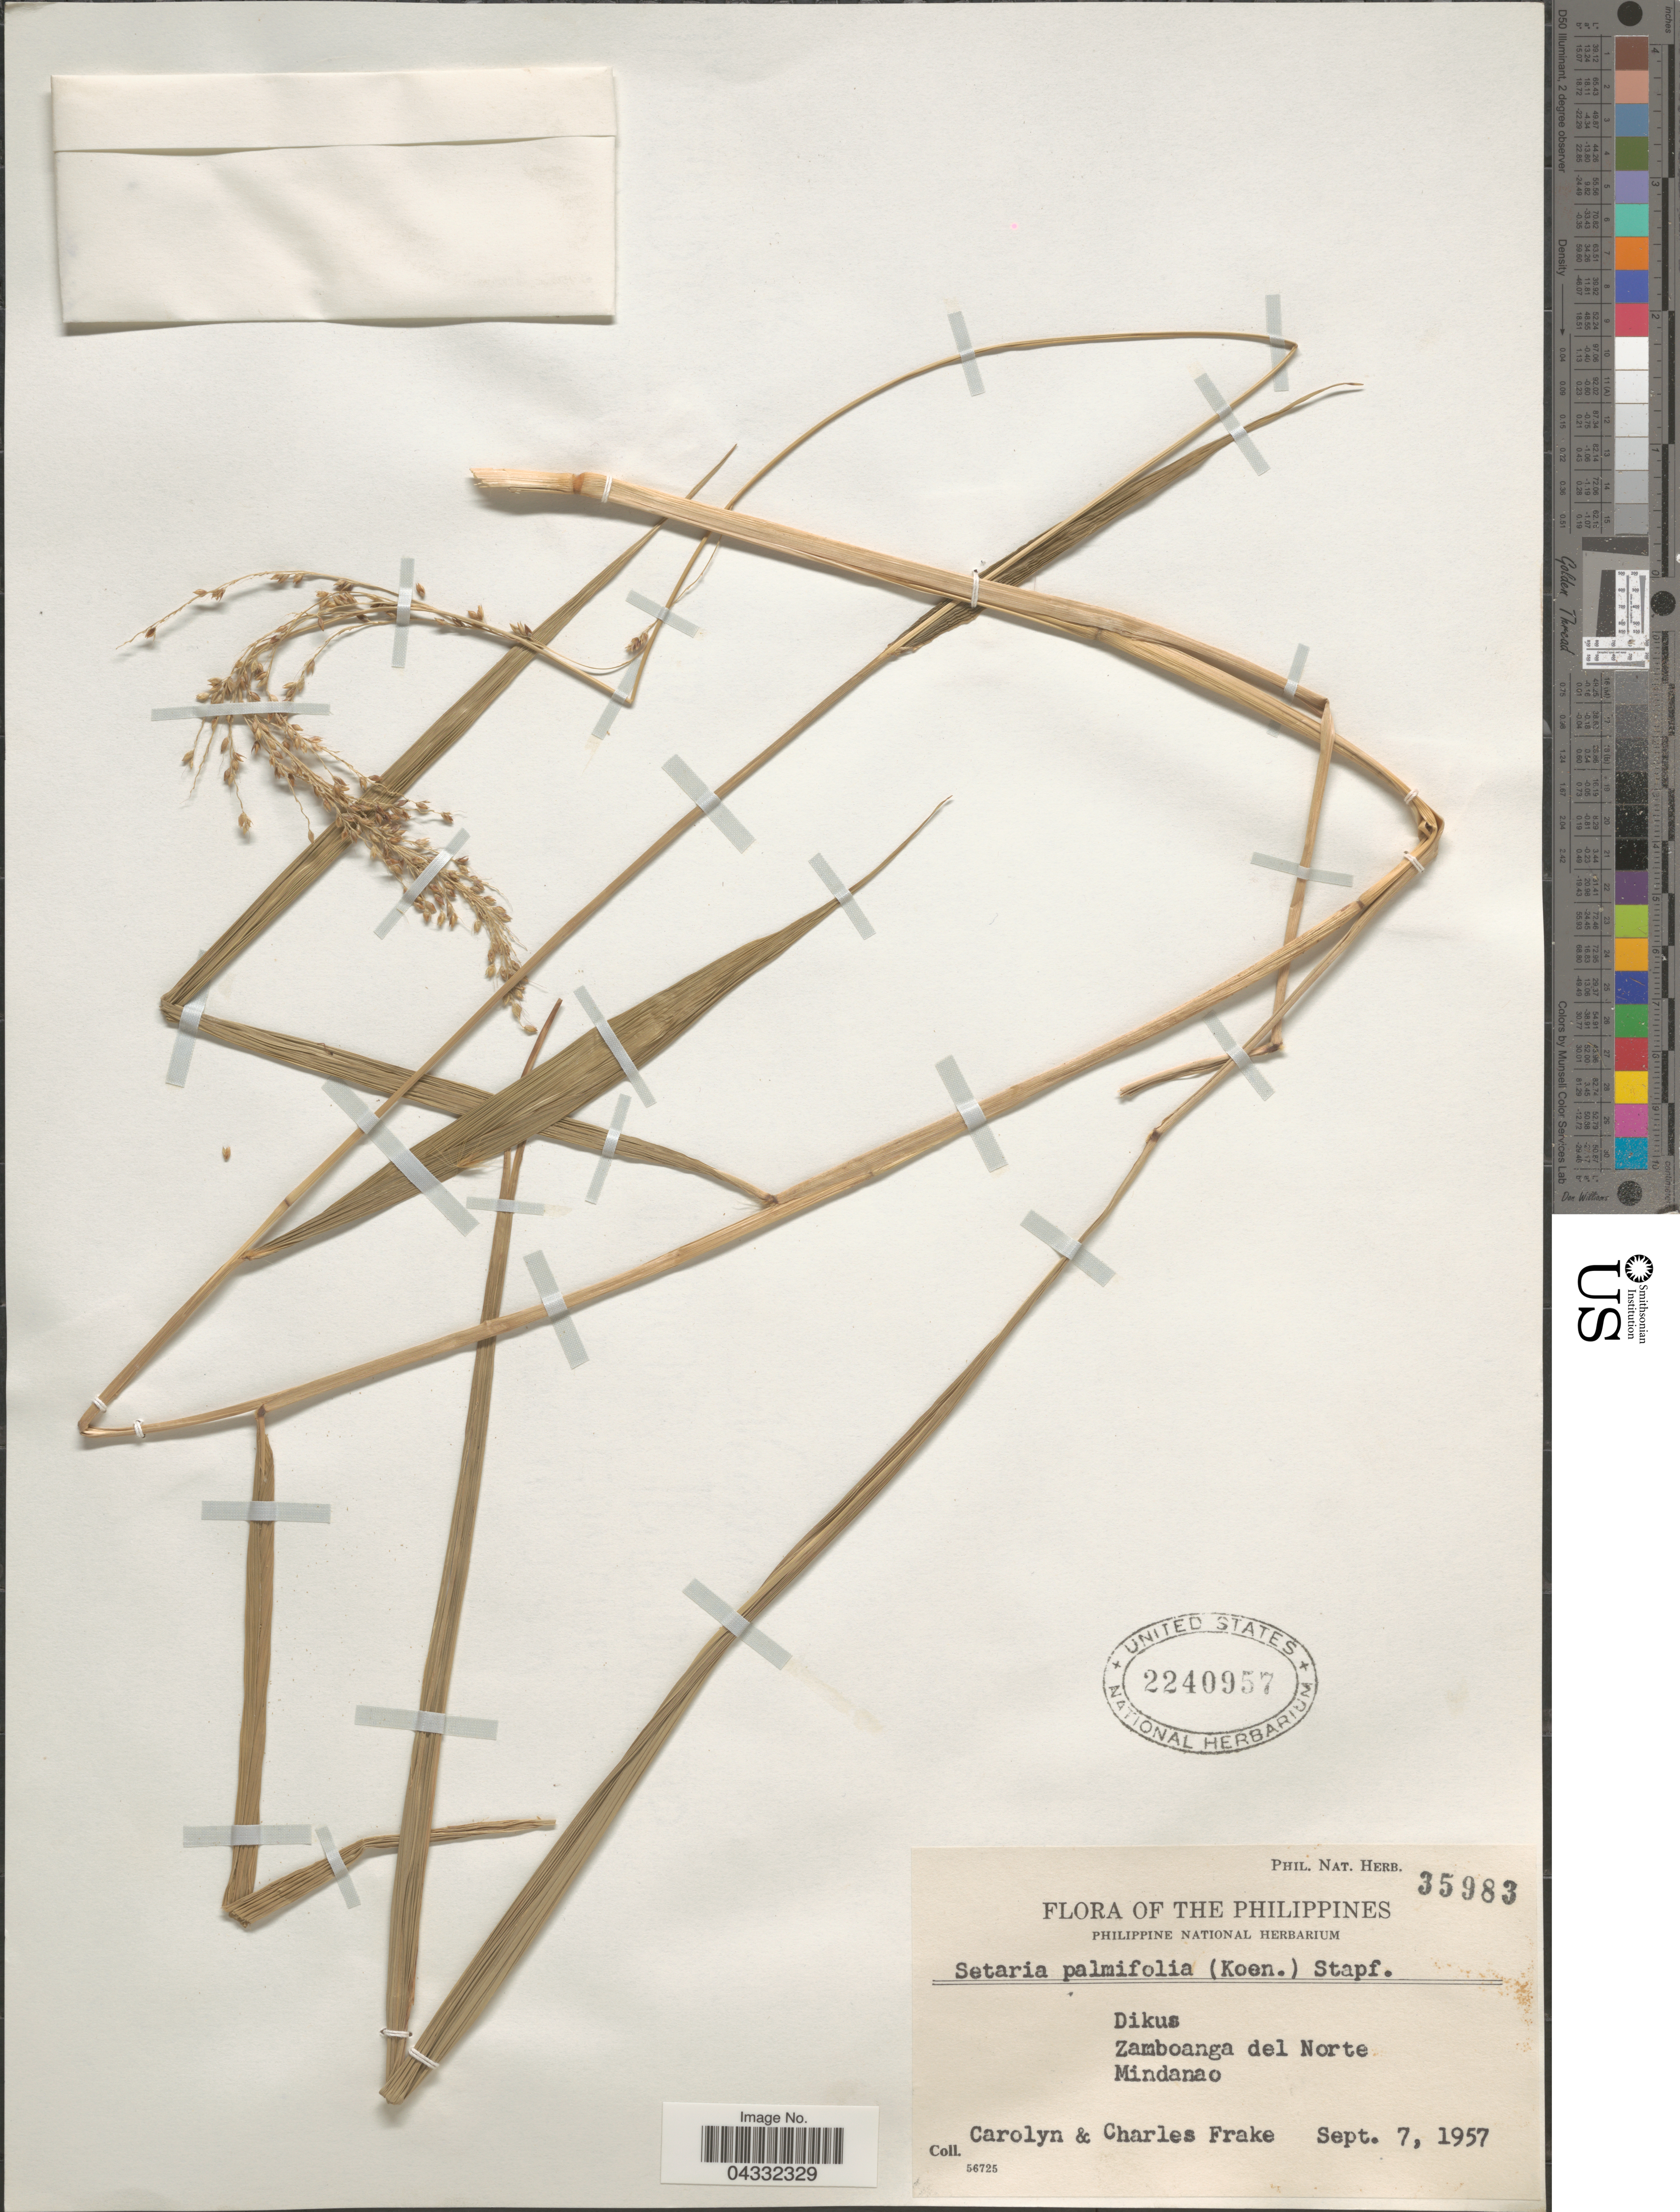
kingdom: Plantae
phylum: Tracheophyta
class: Liliopsida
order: Poales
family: Poaceae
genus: Setaria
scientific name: Setaria palmifolia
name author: (J. Koenig) Stapf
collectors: C. M. Frake & C. O. Frake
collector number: Phil. Nat. Herb. 35983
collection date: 1957-09-07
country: Philippines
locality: Dikus. Zamboanga del Norte. Mindanao.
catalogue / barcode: US 2240957